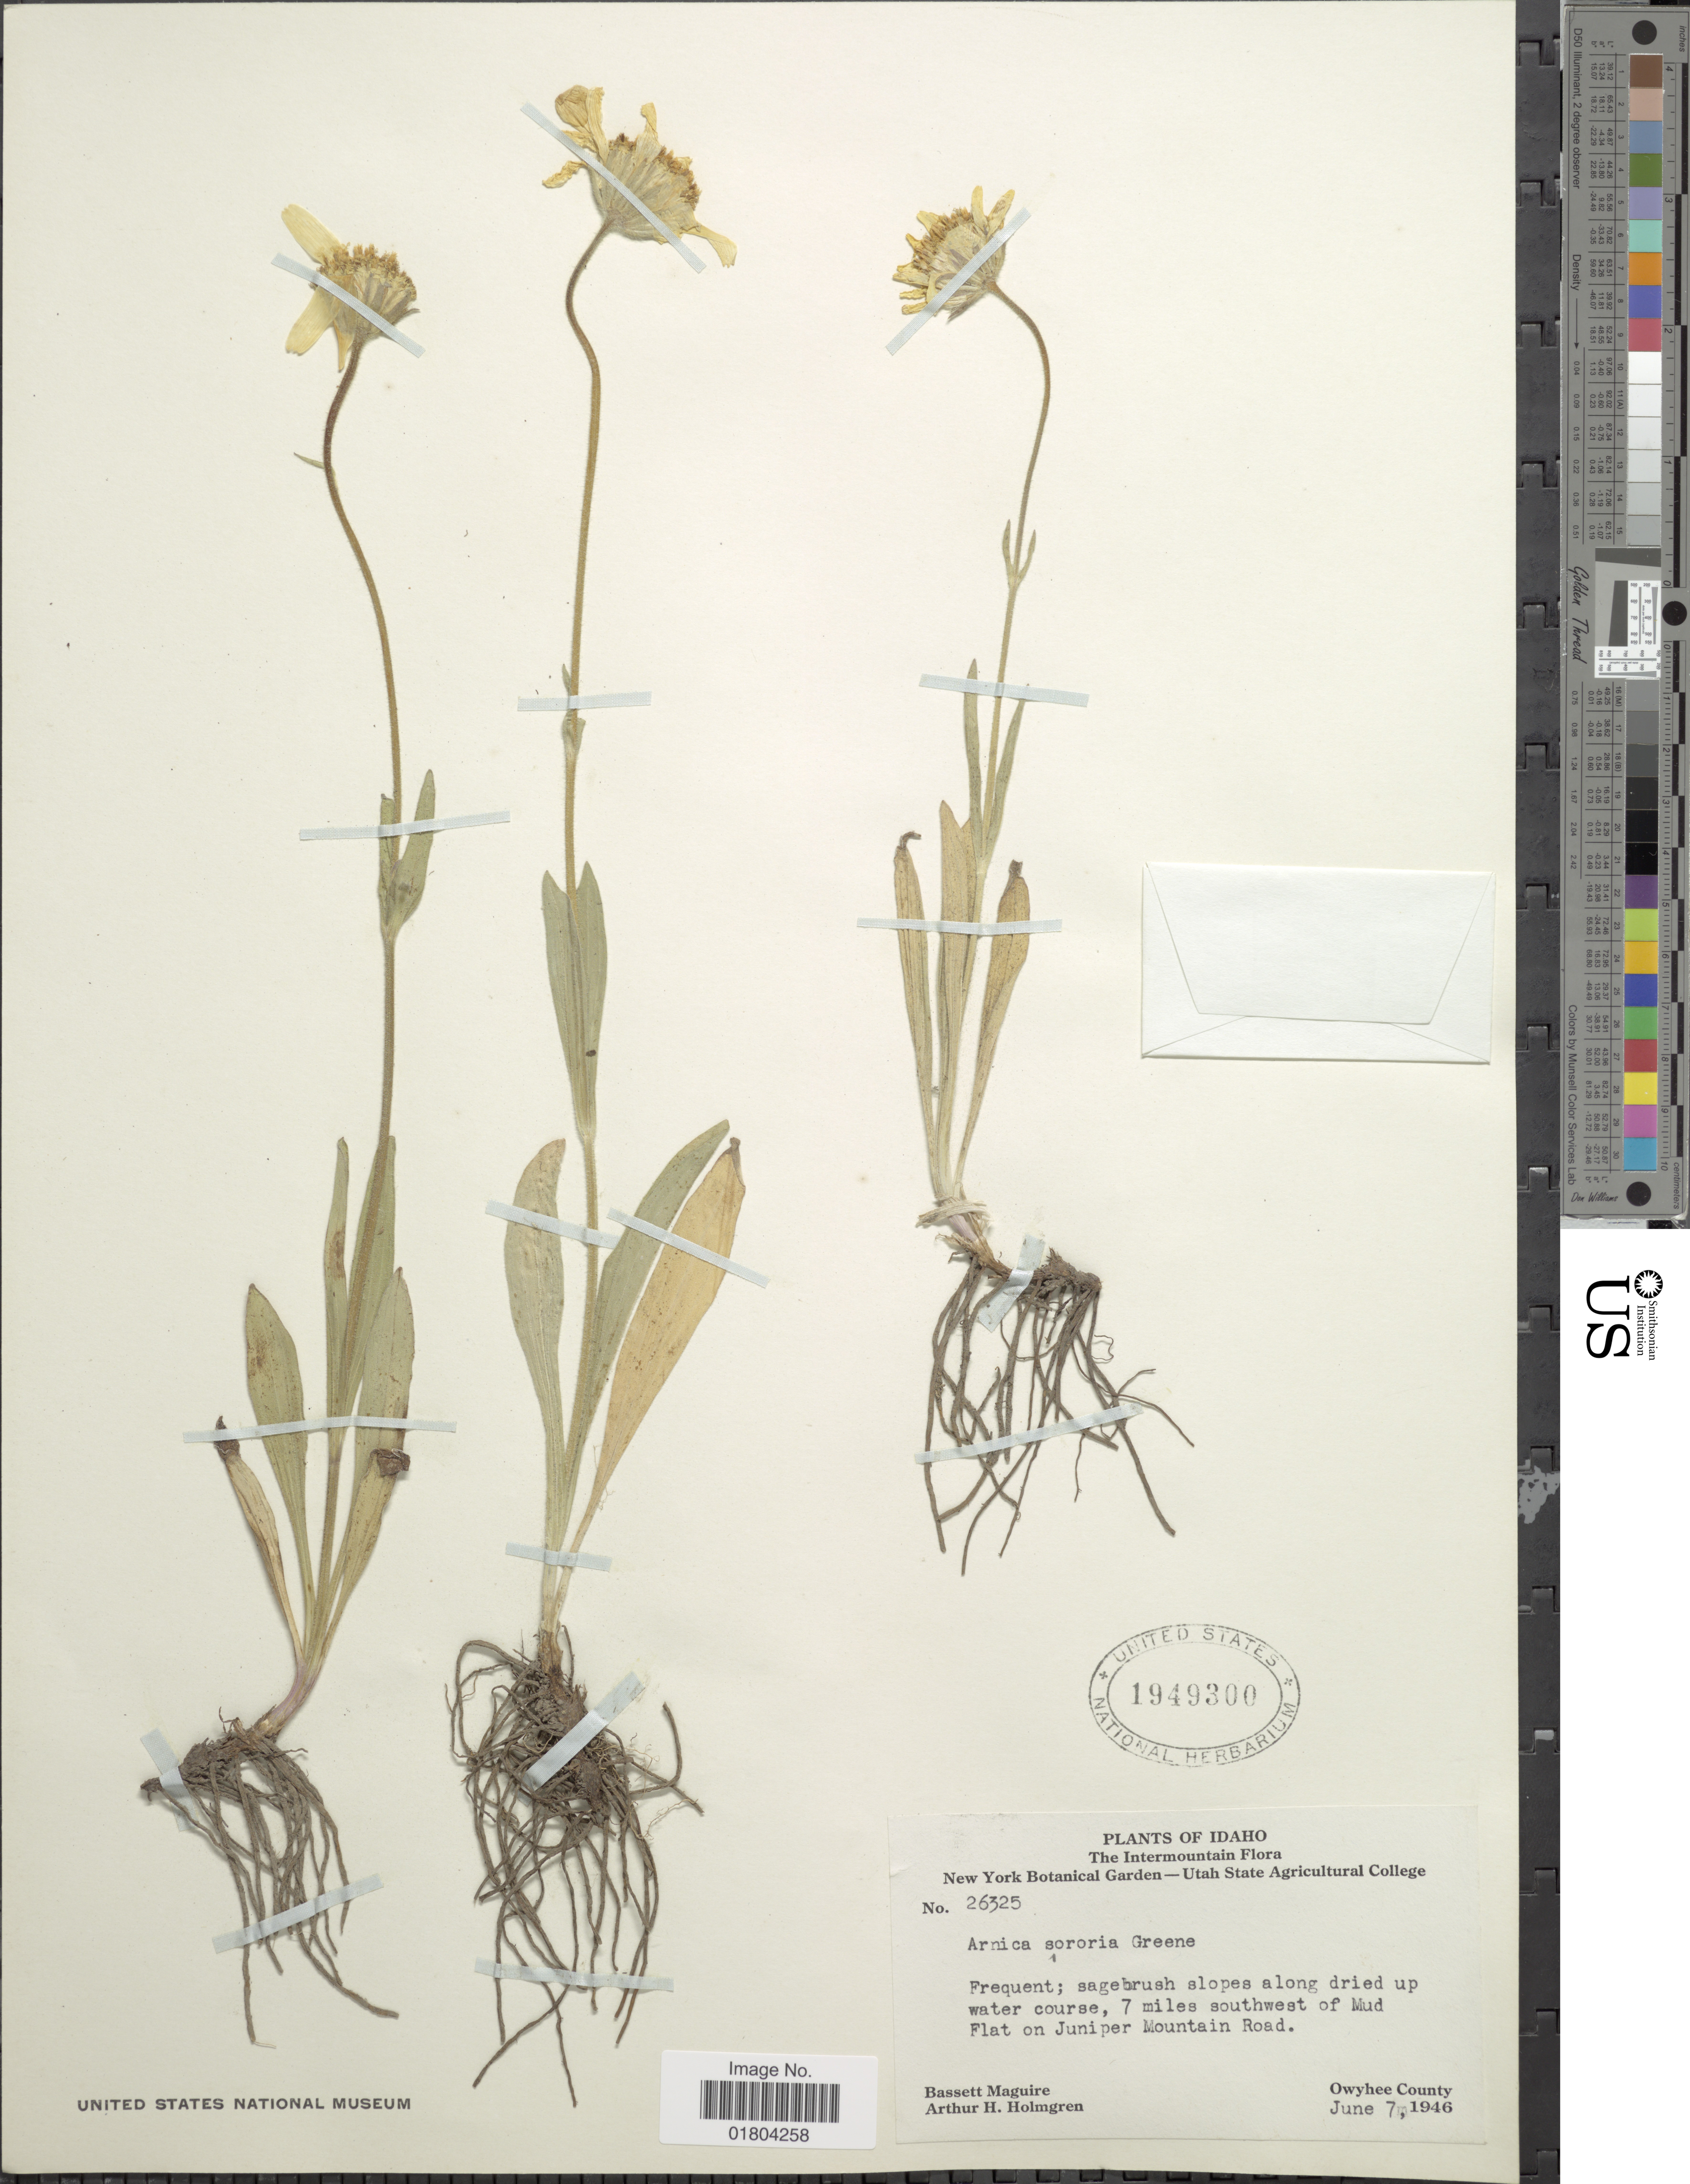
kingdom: Plantae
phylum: Tracheophyta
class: Magnoliopsida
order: Asterales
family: Asteraceae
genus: Arnica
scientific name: Arnica sororia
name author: Greene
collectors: B. Maguire & A. H. Holmgren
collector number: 26325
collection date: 1946-06-07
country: United States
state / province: Idaho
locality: The Intermountain, sagebrush slopes along dried up water course, 7 miles southwest of Mud Flat on Juniper Mountain Road, Owyhee County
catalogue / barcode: US 1949300